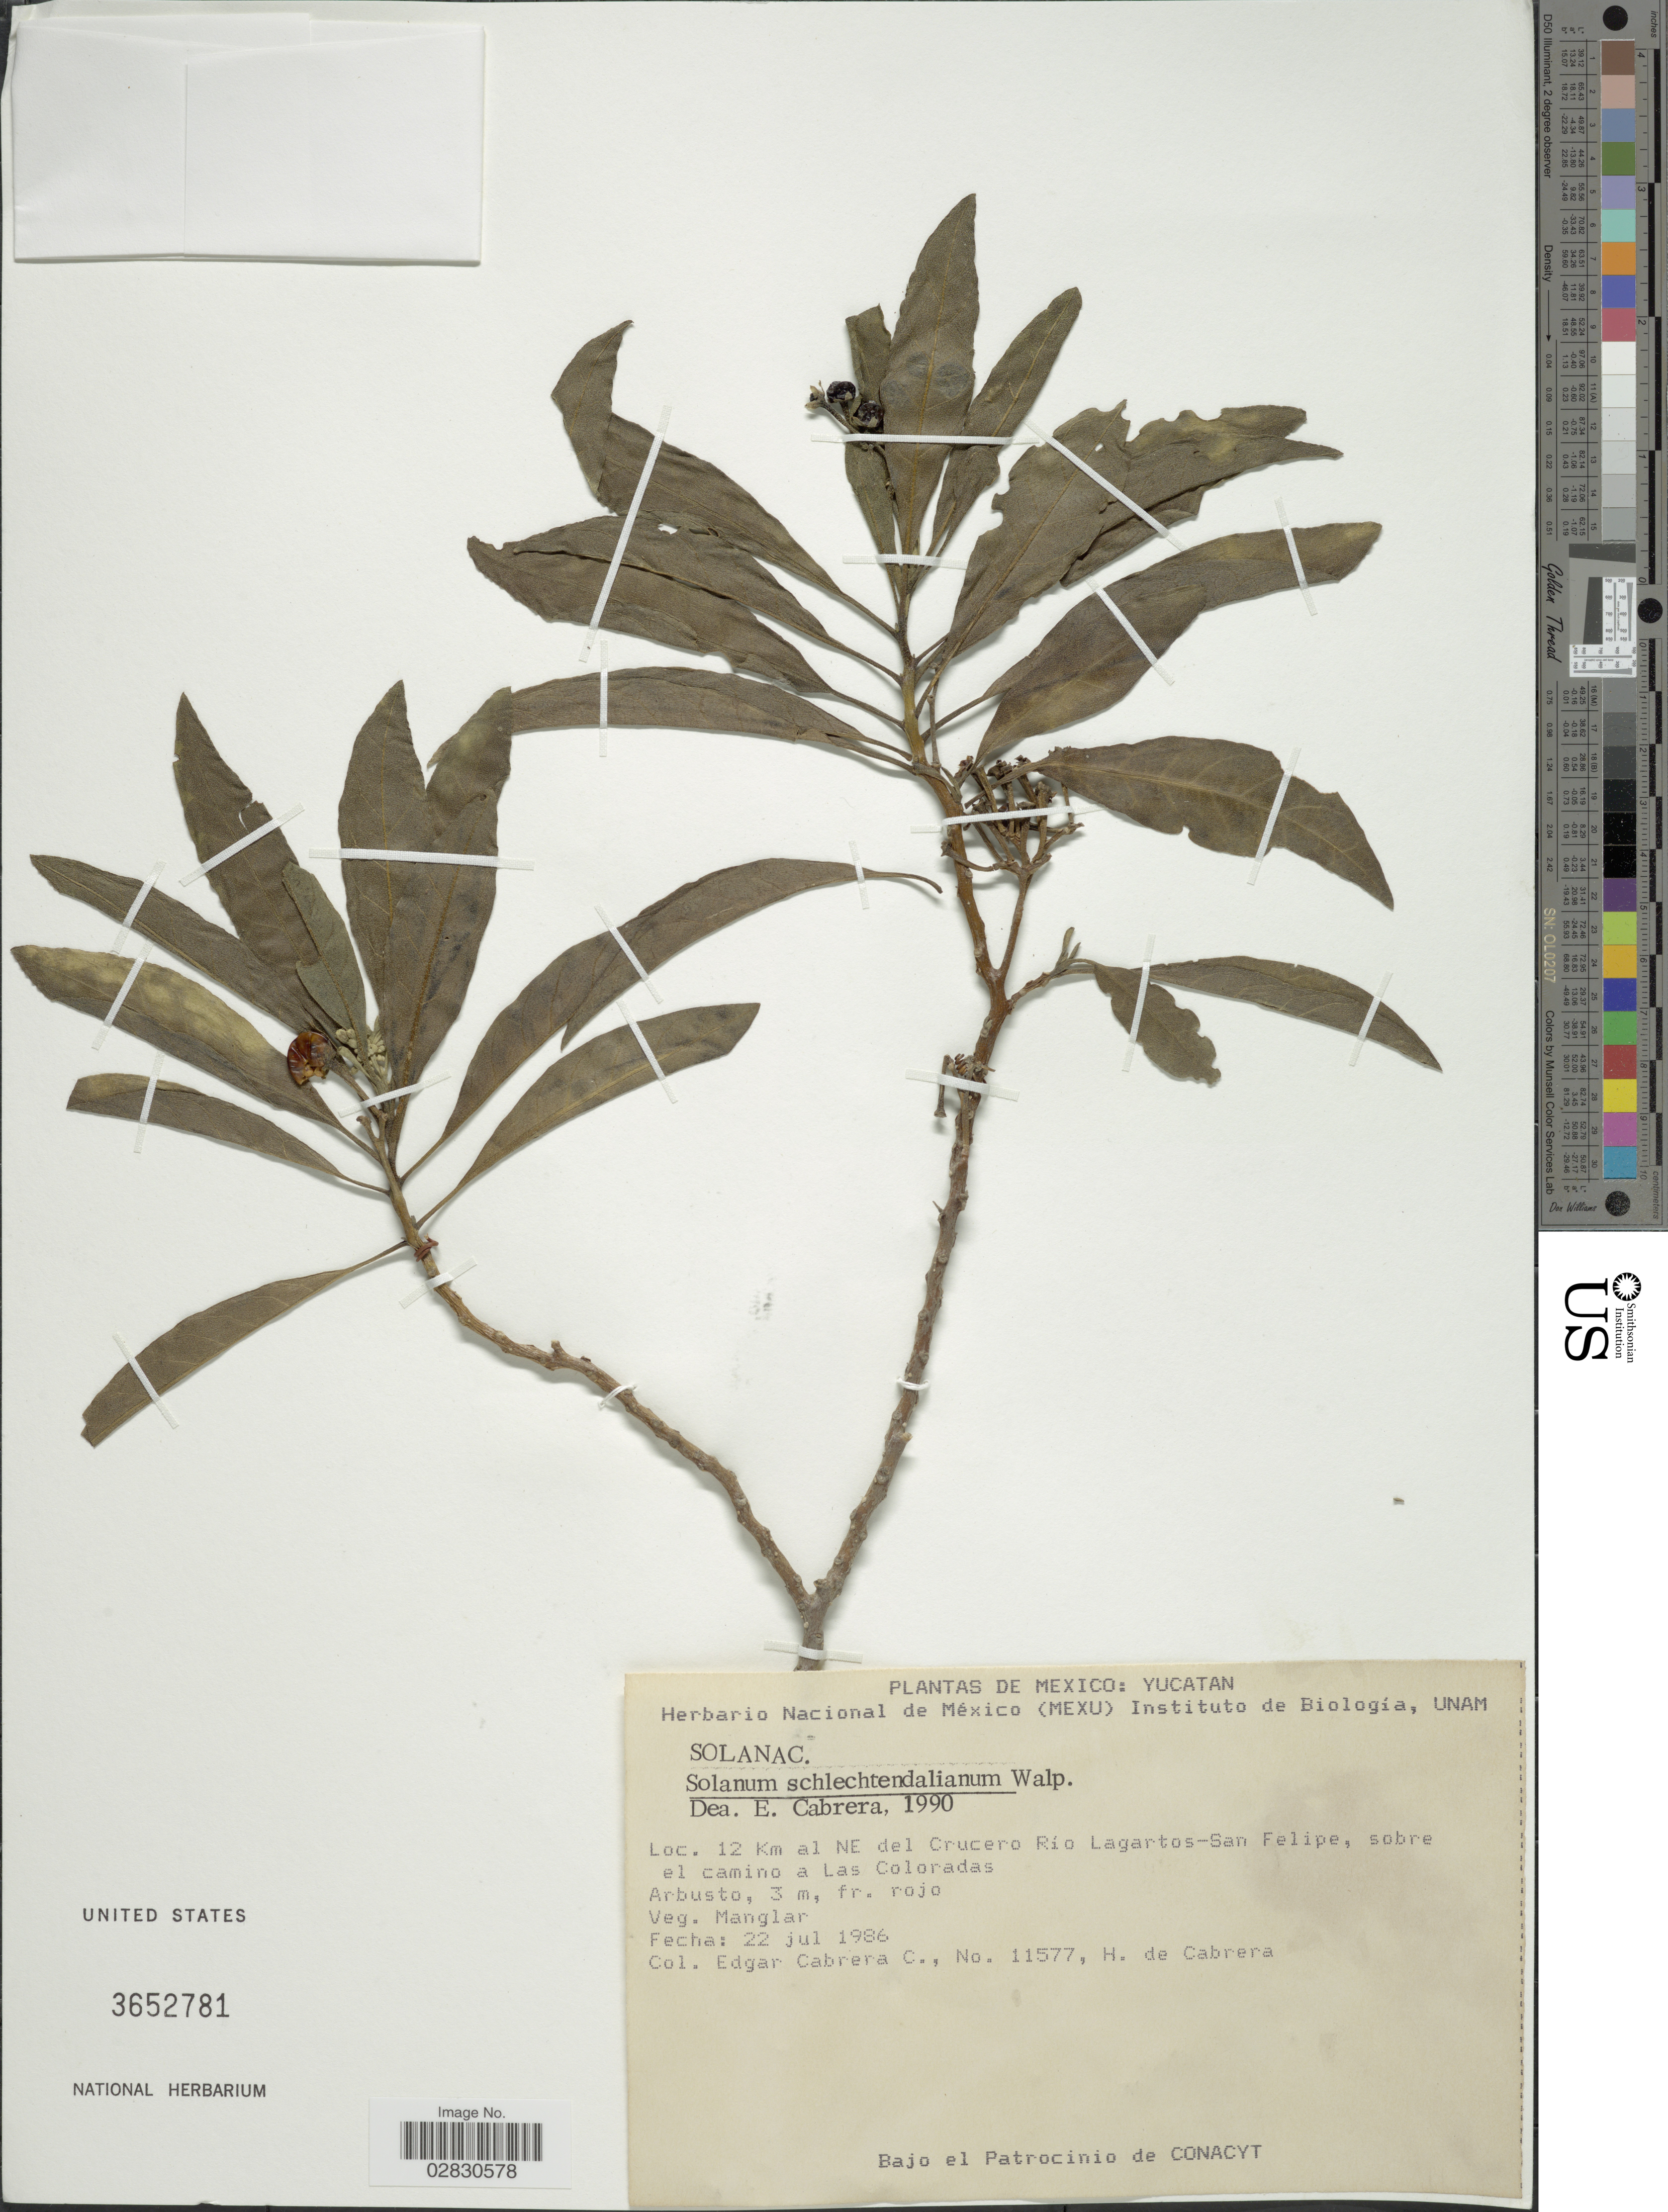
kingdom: Plantae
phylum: Tracheophyta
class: Magnoliopsida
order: Solanales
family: Solanaceae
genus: Solanum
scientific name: Solanum schlechtendalianum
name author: Walp.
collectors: E. Cabrera C. & H. de Cabrera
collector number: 11577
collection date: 1986-07-22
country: Mexico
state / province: Yucatán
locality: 12 Km al NE del Crucero Río Lagartos-San Felipe, sobre el camino a Las Coloradas.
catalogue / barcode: US 3652781